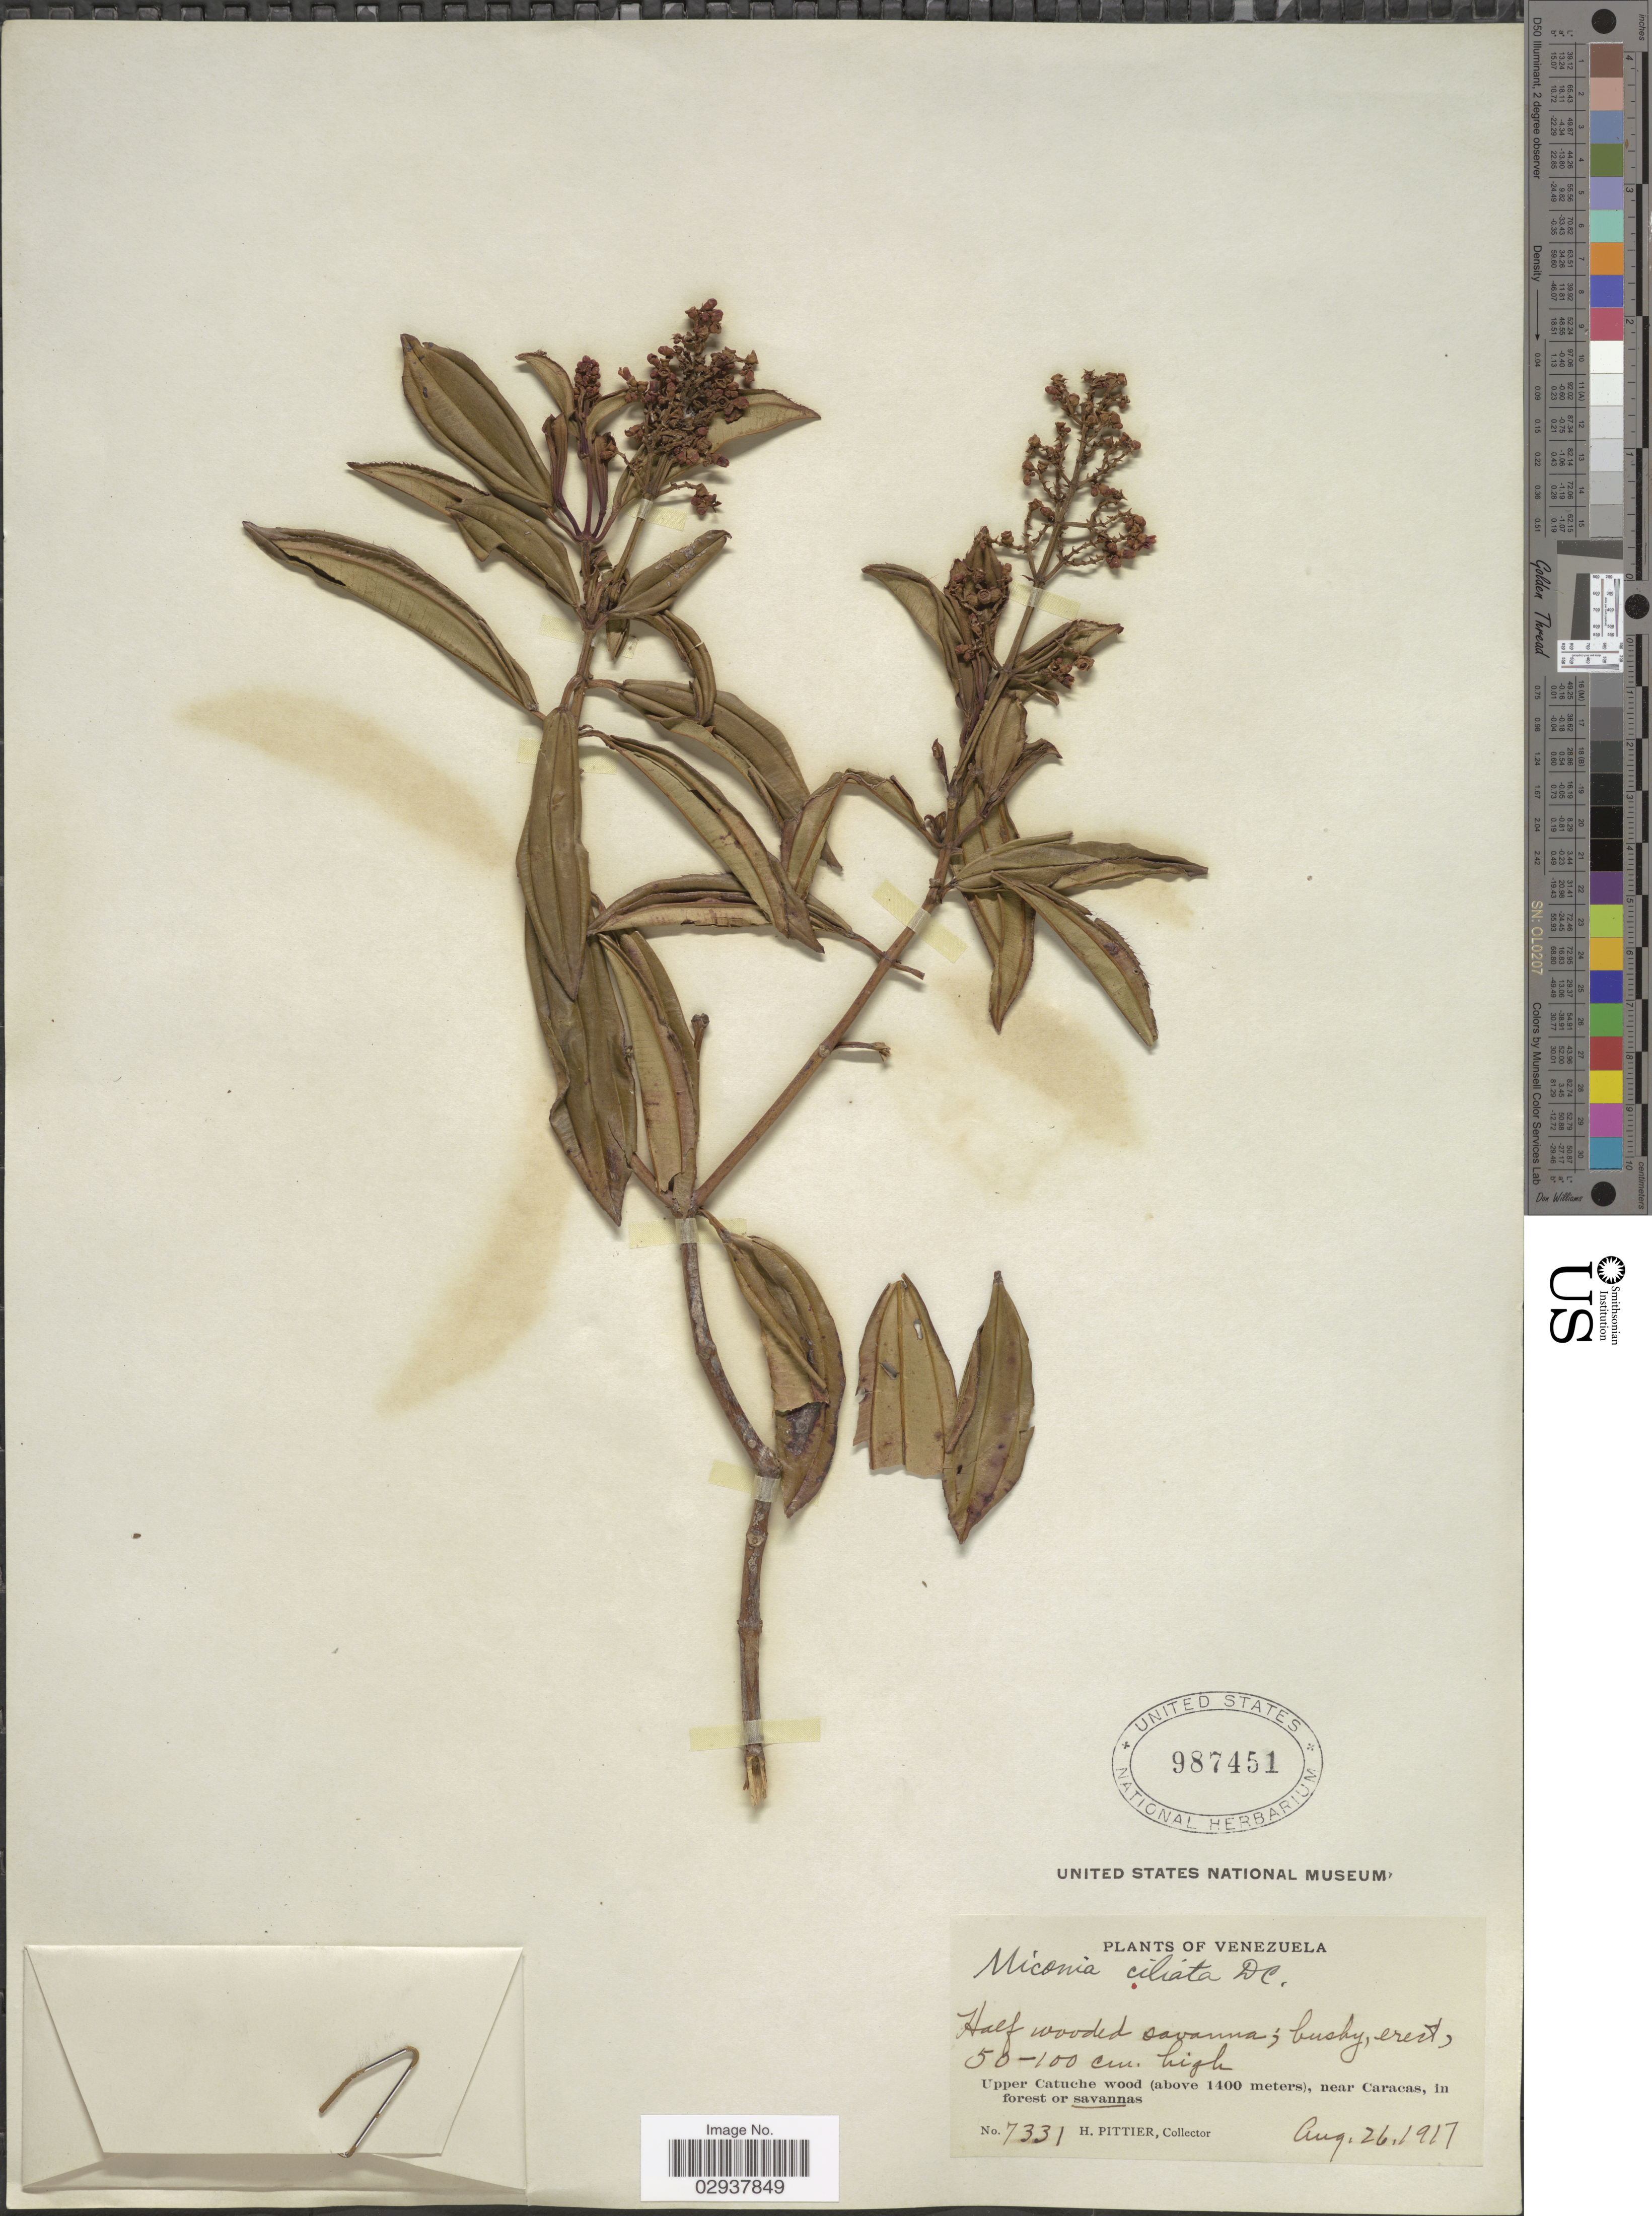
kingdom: Plantae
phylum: Tracheophyta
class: Magnoliopsida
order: Myrtales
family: Melastomataceae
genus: Miconia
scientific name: Miconia ciliata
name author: (Rich.) DC.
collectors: H. F. Pittier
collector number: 7331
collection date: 1917-08-26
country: Venezuela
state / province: Distrito Federal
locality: Upper Catuche wood, near Caracas, in forest or savannas.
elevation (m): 1400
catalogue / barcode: US 987451